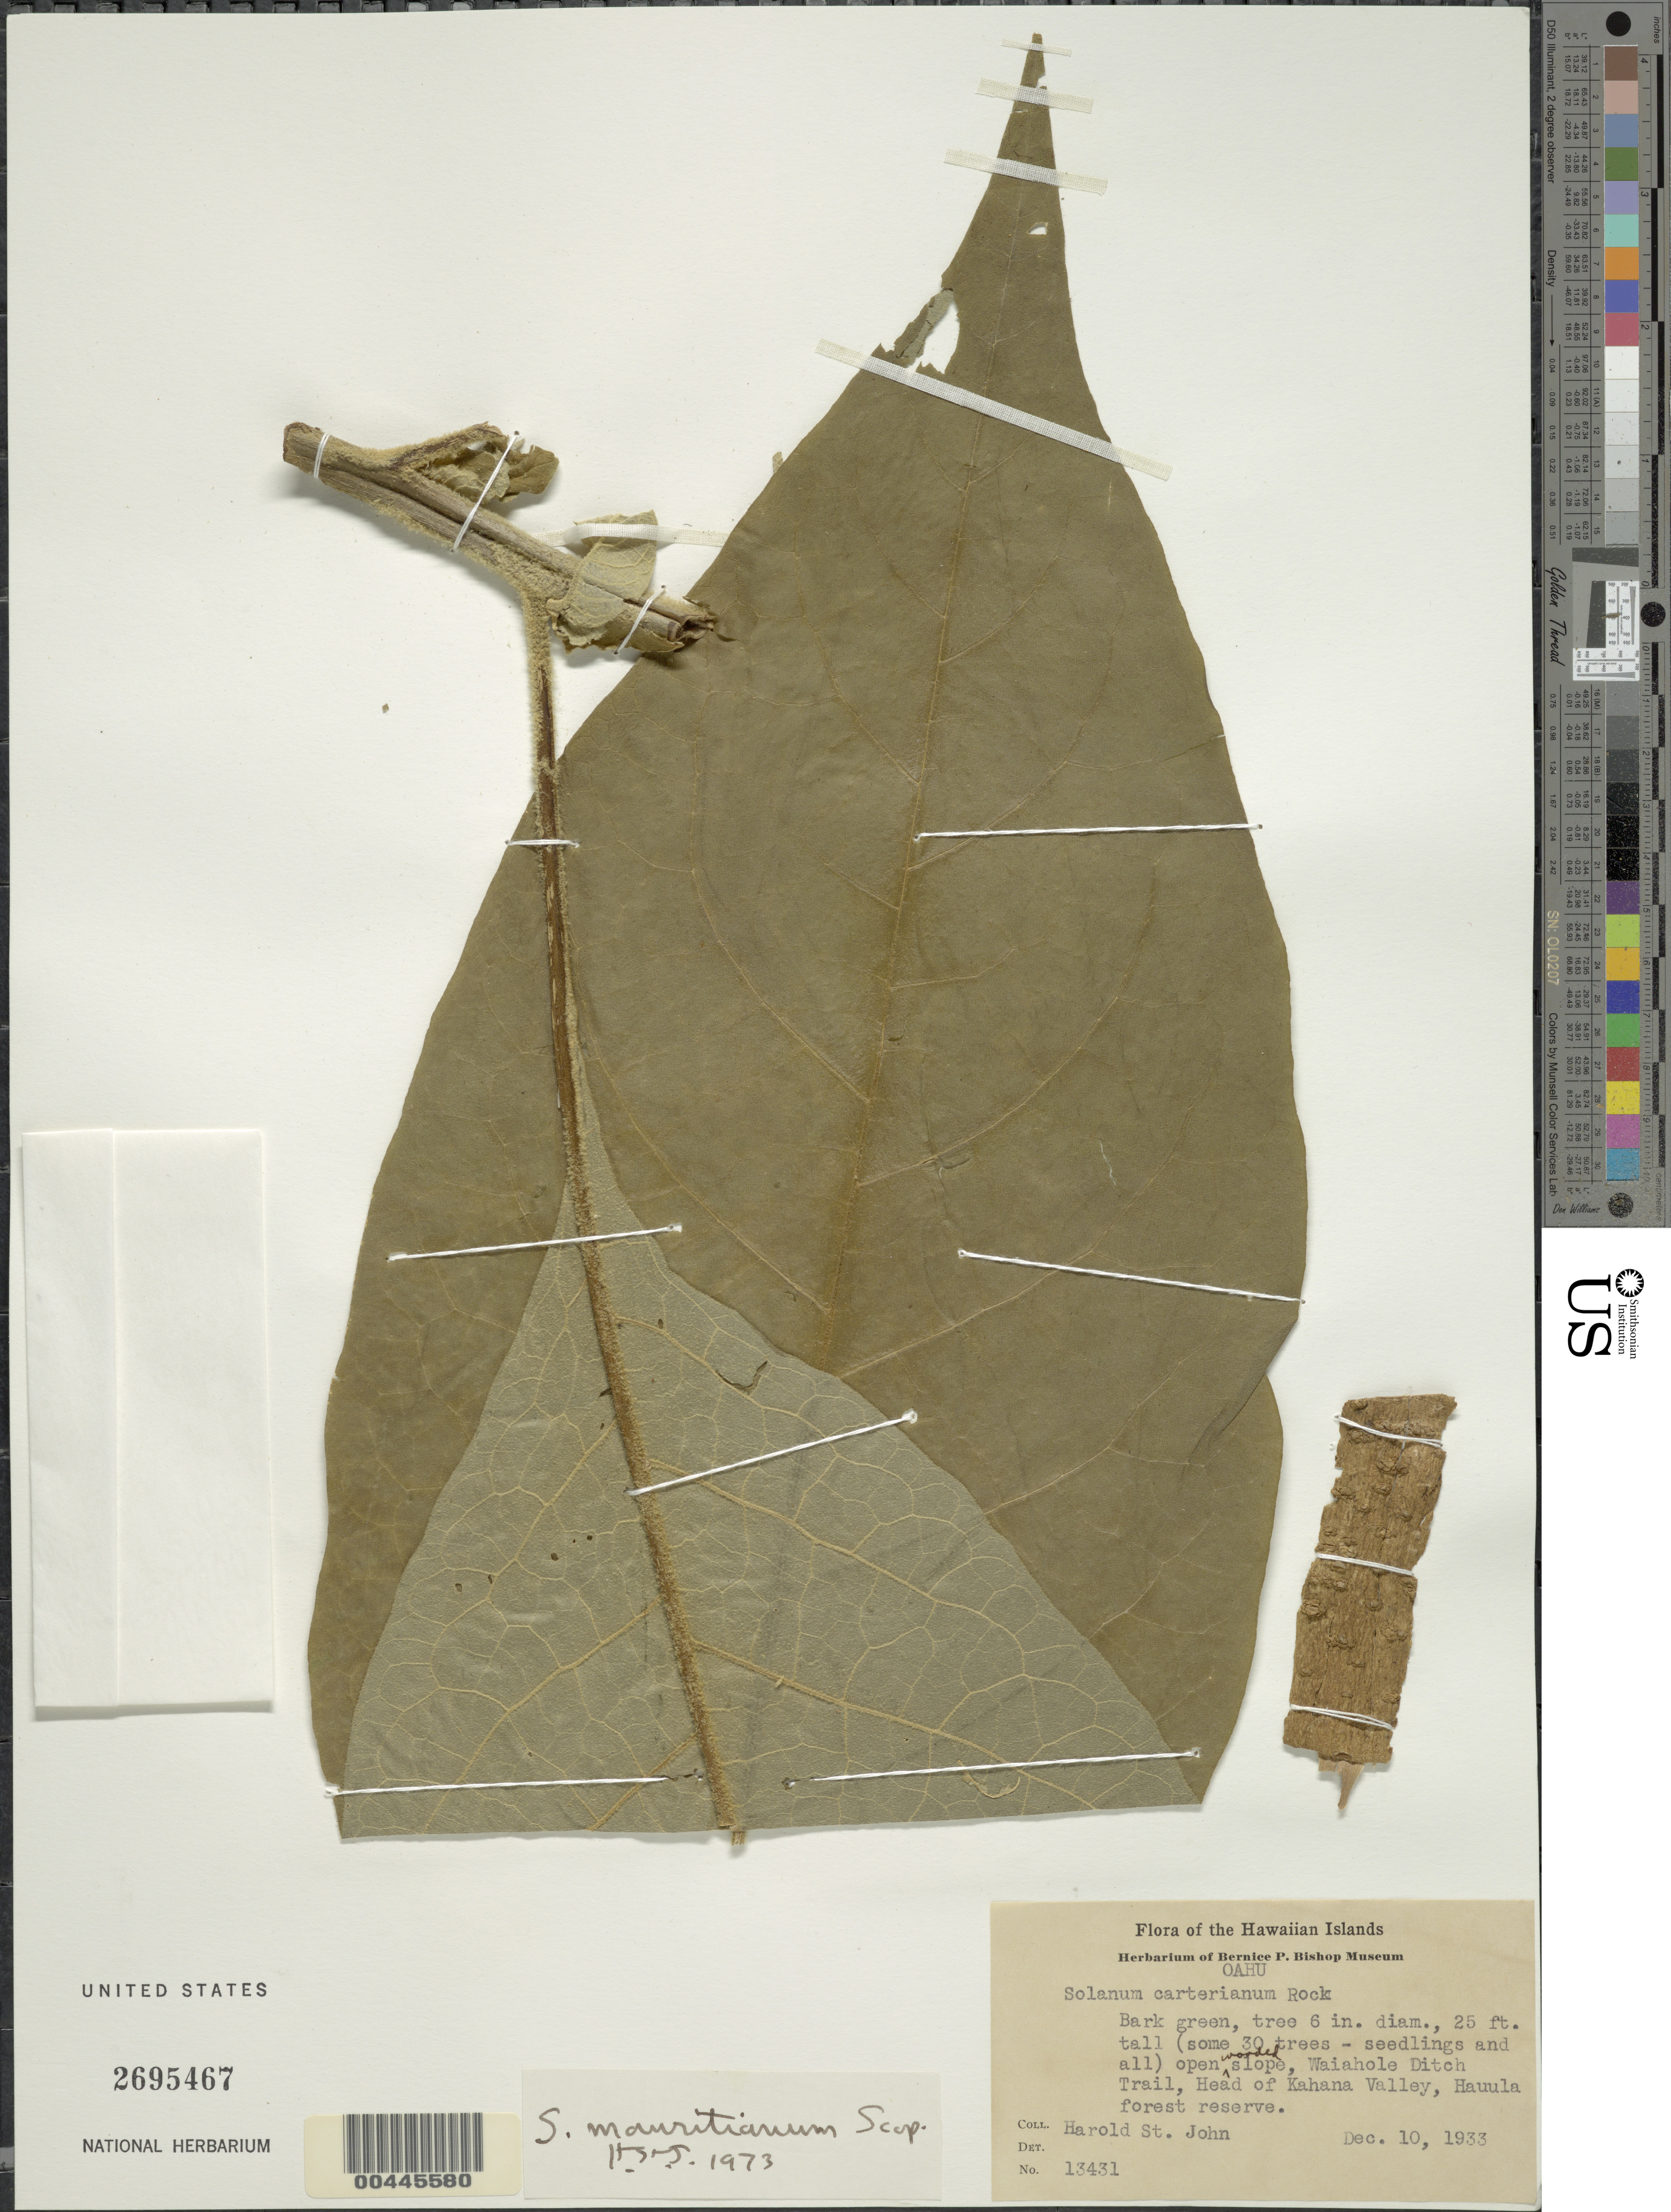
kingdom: Plantae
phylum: Tracheophyta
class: Magnoliopsida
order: Solanales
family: Solanaceae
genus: Solanum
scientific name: Solanum mauritianum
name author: Scop.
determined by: St. John, H.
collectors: H. St. John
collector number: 13431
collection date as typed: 10 Dec 1933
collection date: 1933-12-10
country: United States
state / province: Hawaii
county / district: Honolulu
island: Oahu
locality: Waiahole Ditch Trail, head of Kahana Valley, Hauula Forest Reserve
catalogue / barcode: US 2695467